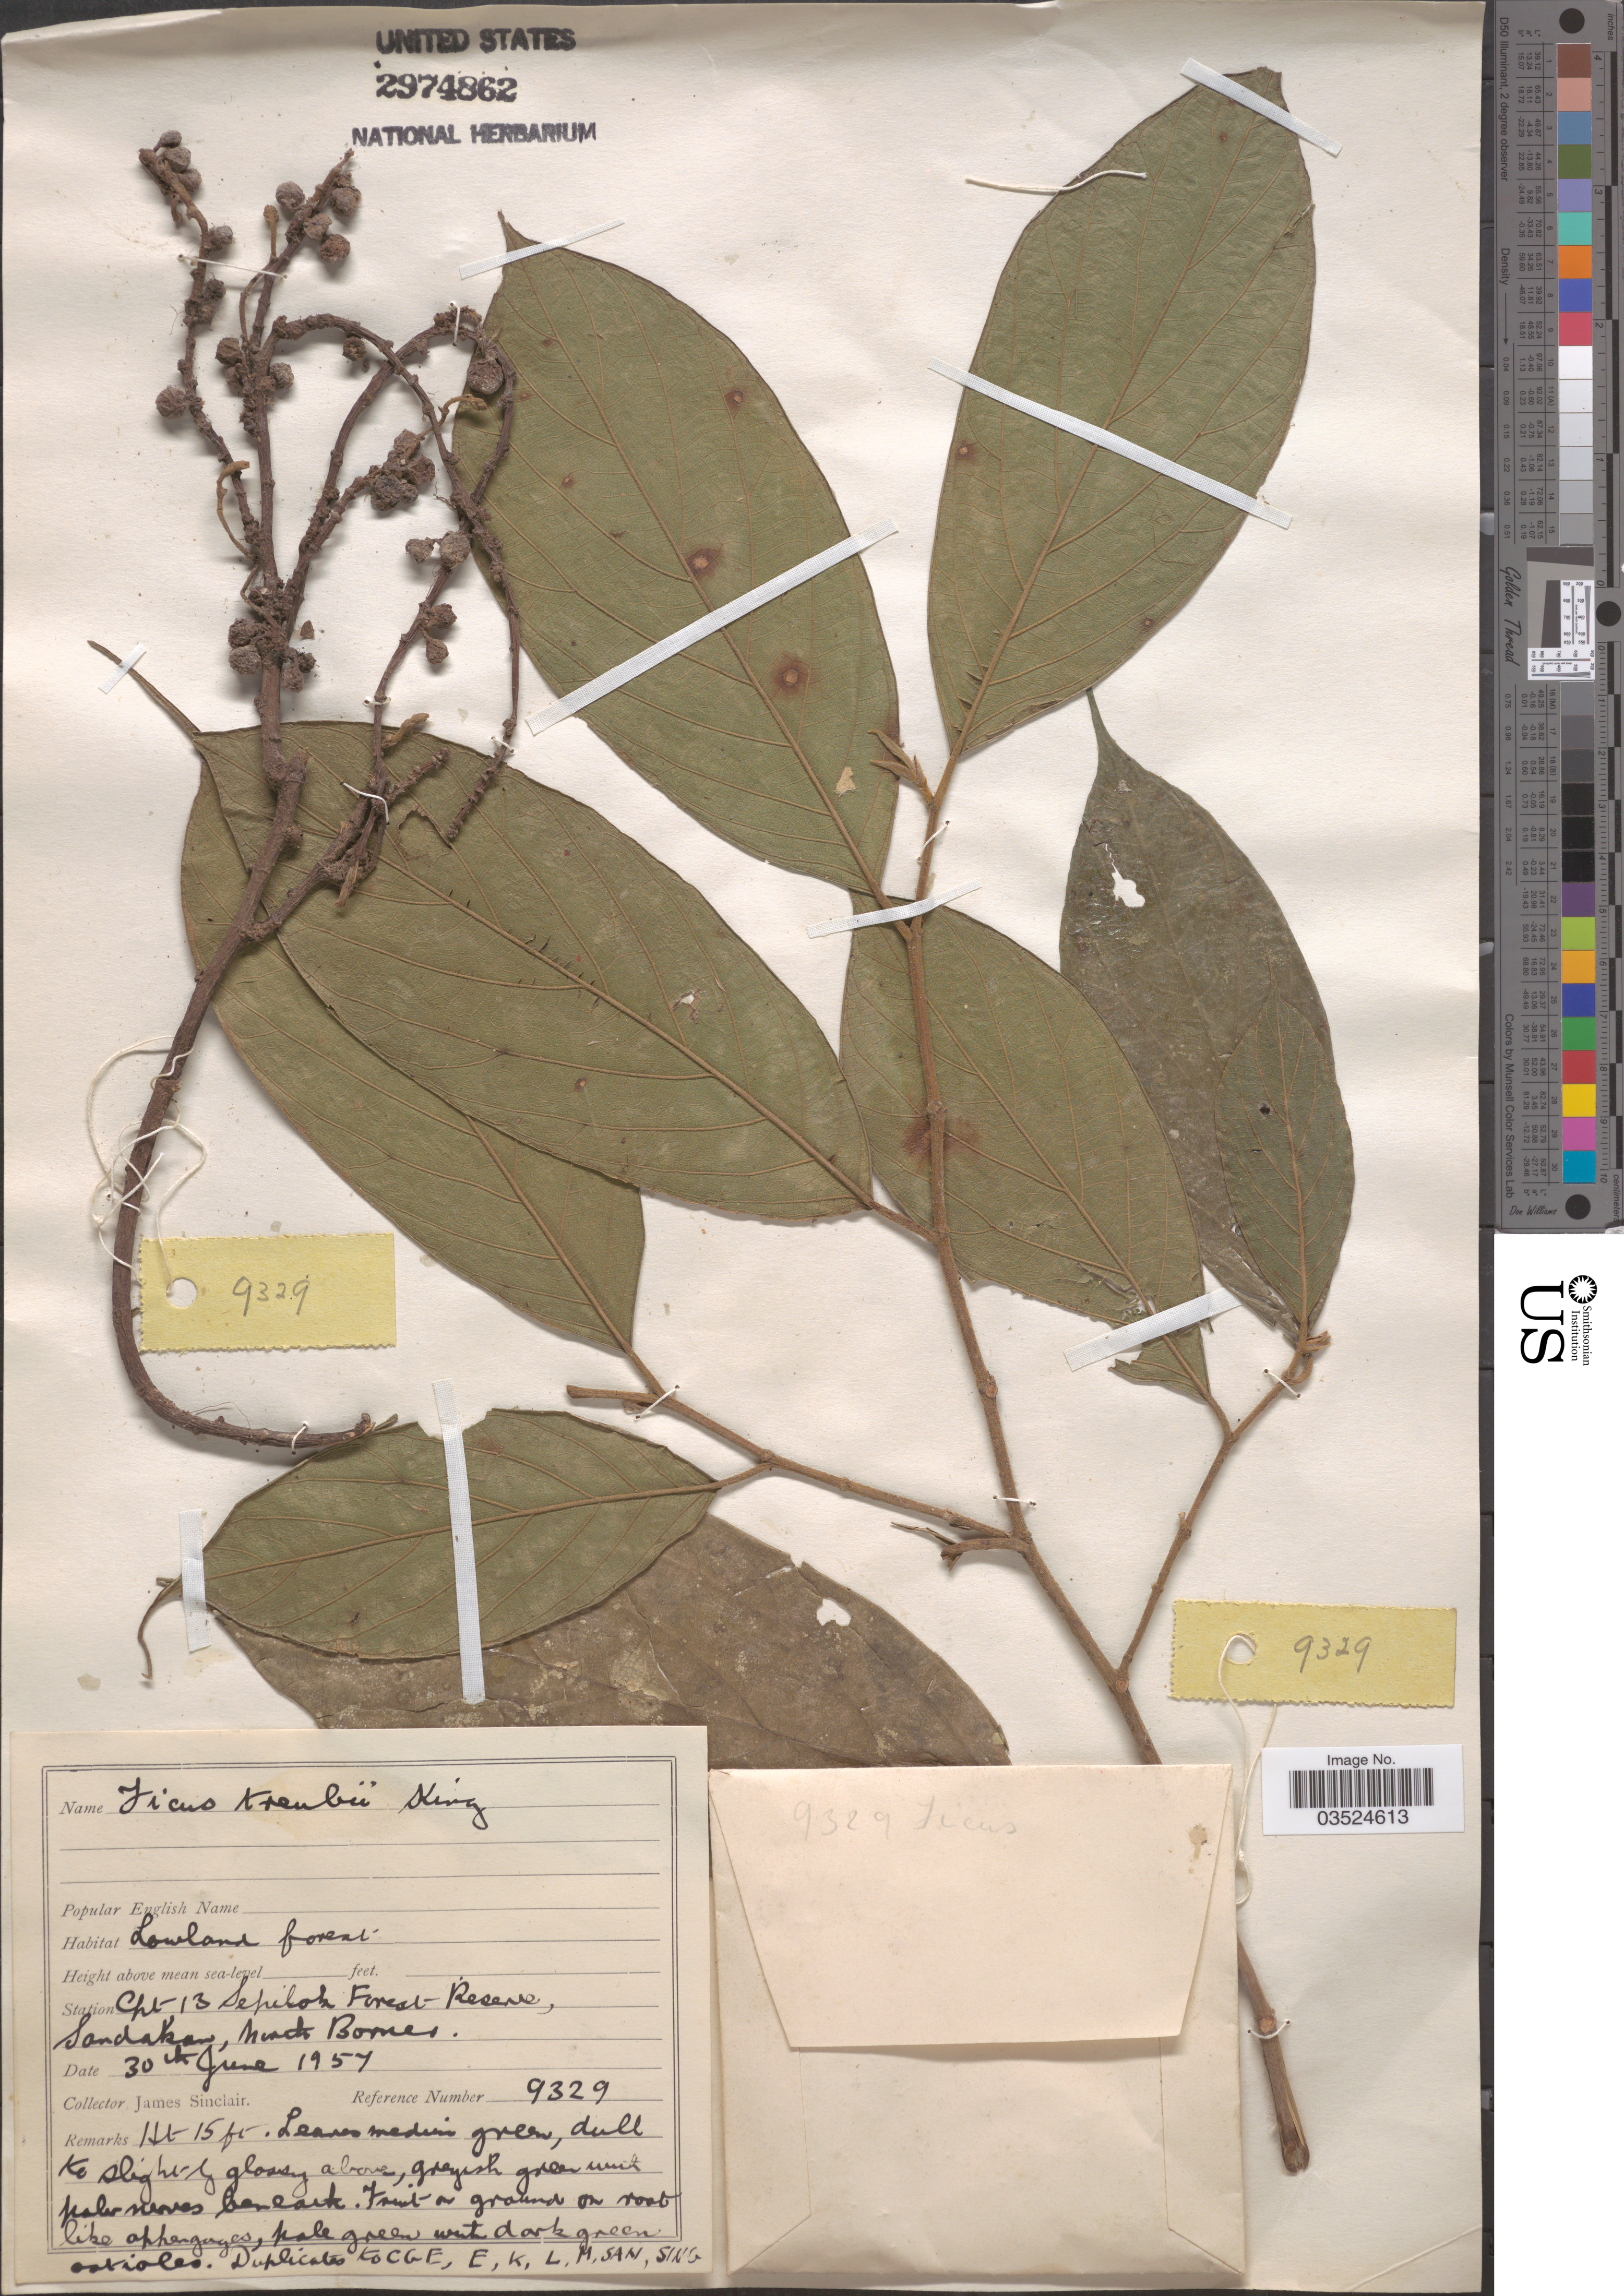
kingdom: Plantae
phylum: Tracheophyta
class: Magnoliopsida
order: Rosales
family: Moraceae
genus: Ficus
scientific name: Ficus treubii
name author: King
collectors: J. Sinclair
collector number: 9329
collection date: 1957-06-30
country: Malaysia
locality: Station Cpt 13 Sepilok Forest Reserve, Sandakan, North Borneo.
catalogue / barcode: US 2974862